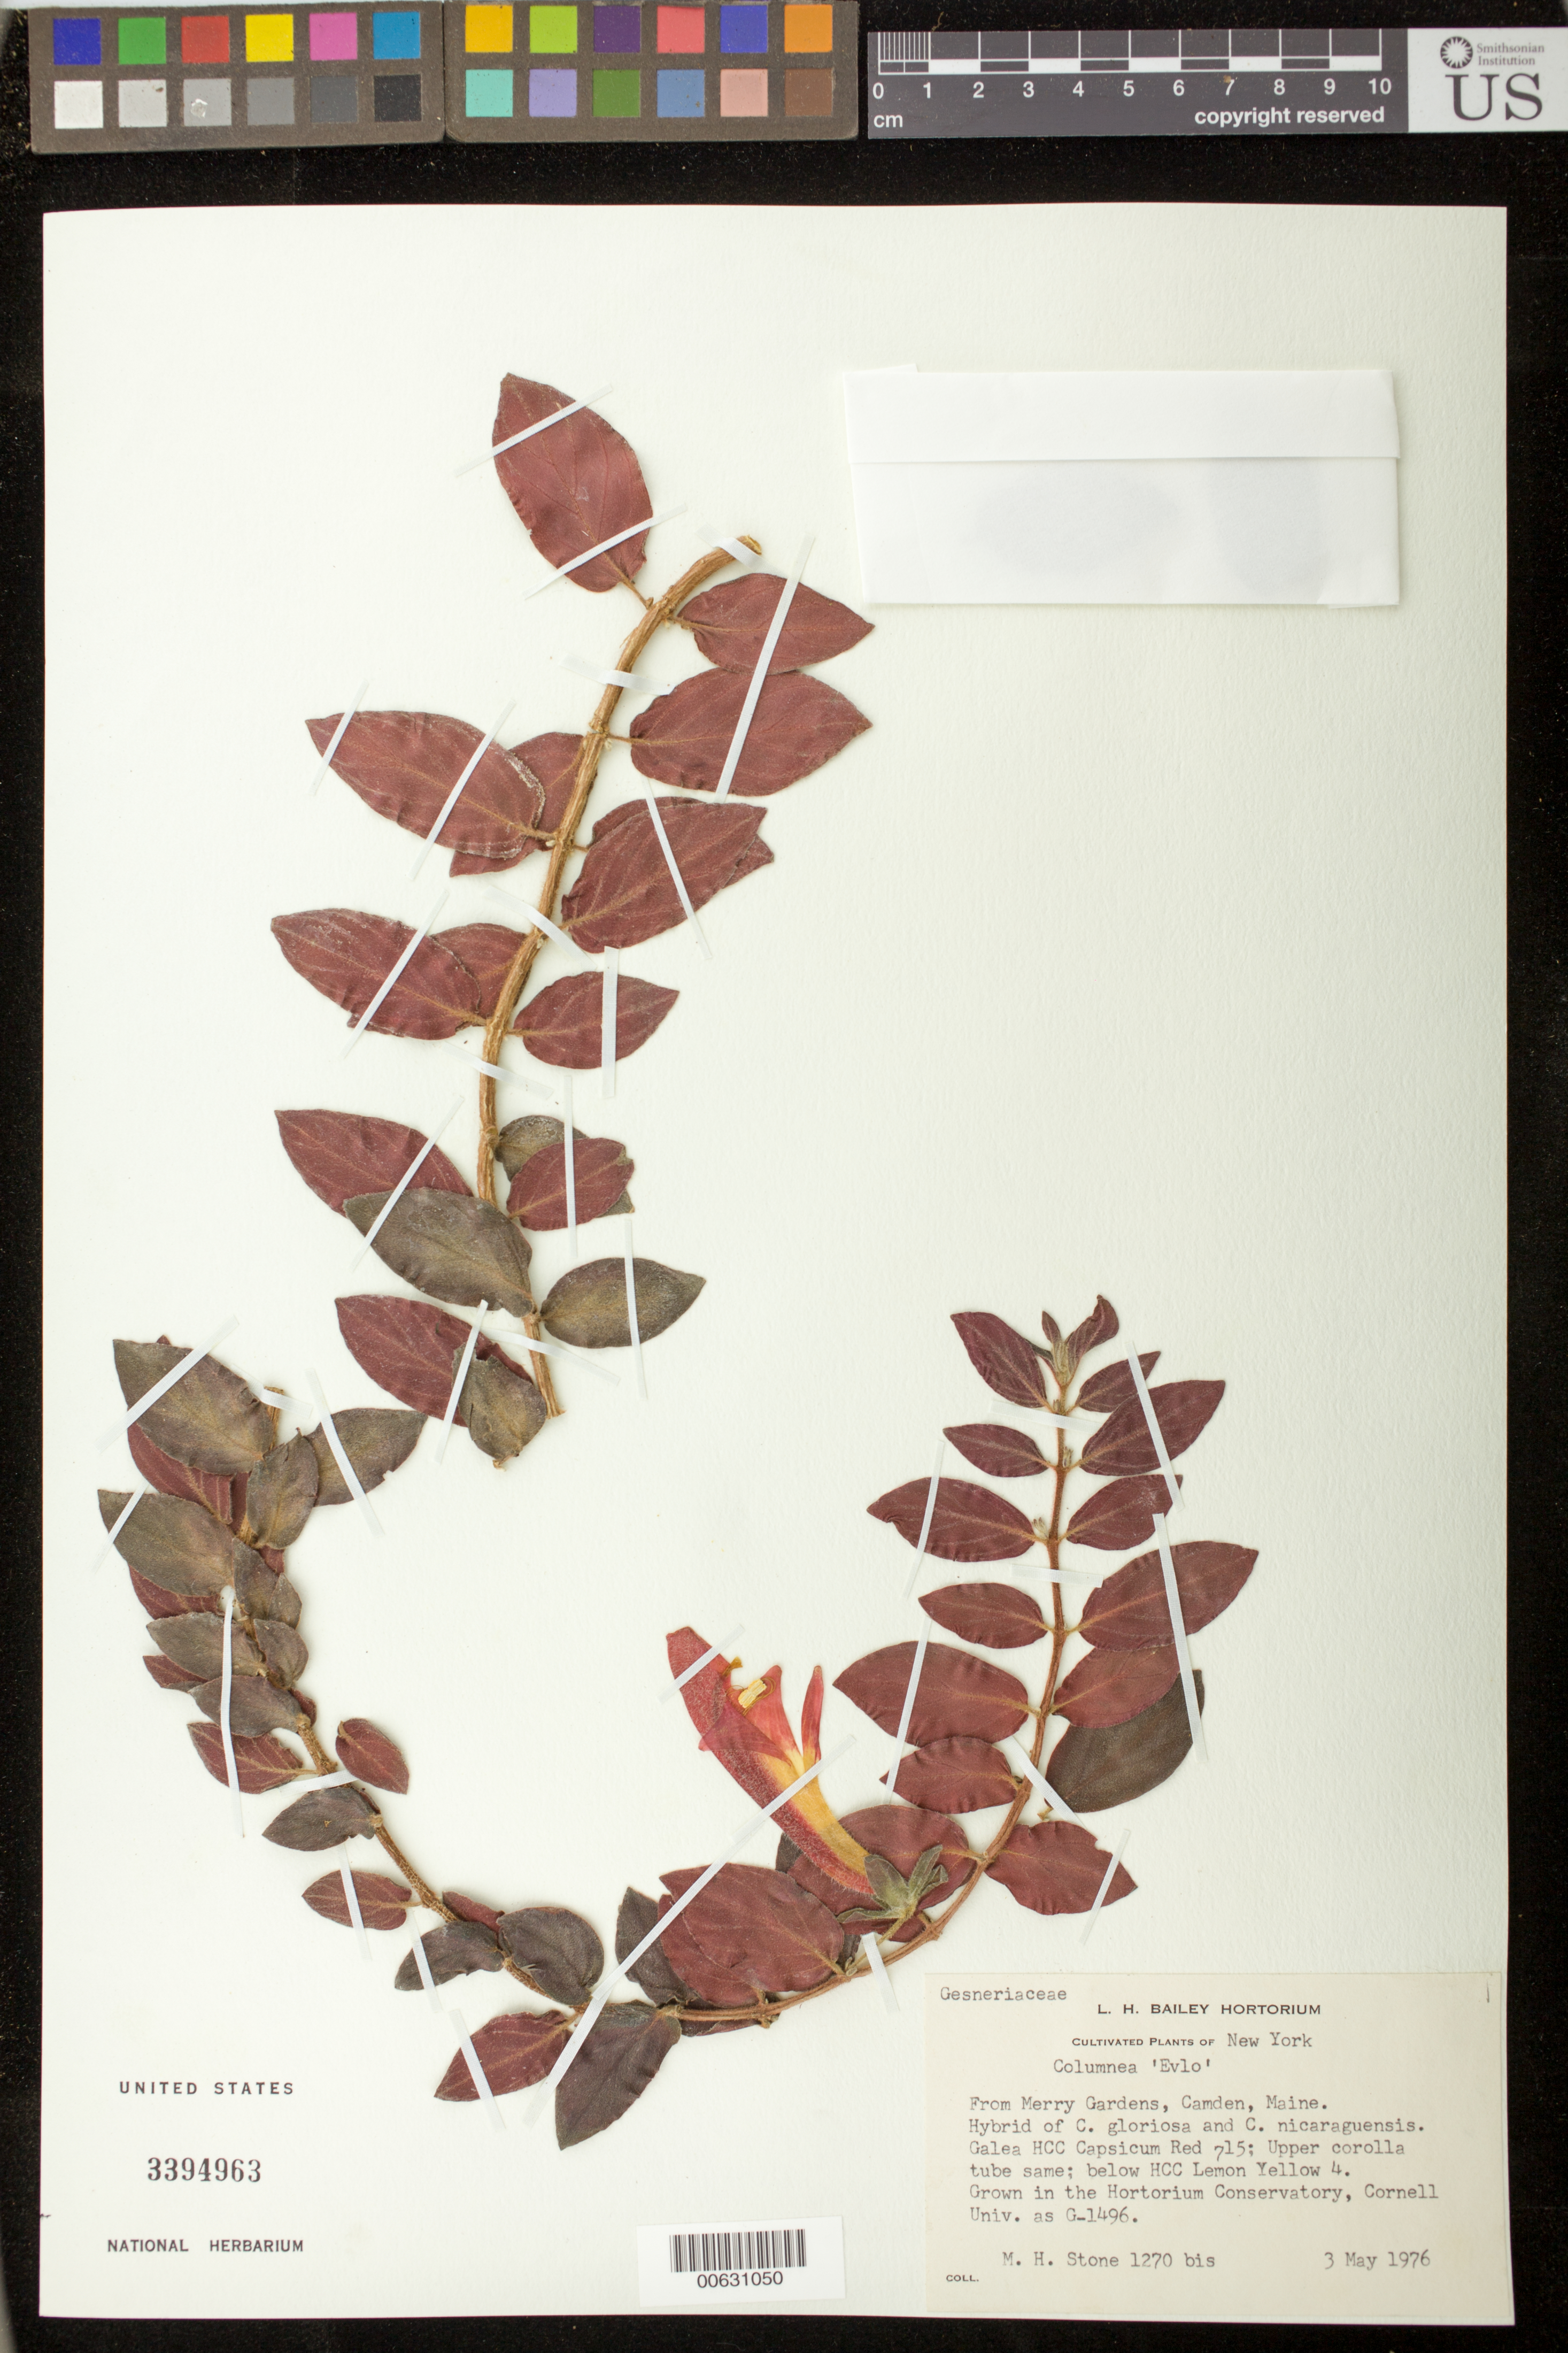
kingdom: Plantae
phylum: Tracheophyta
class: Magnoliopsida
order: Lamiales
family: Gesneriaceae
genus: Columnea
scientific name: Columnea 'Evlo'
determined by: Skog, Laurence E.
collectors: M. Stone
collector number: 1270 bis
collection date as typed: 03 May 1976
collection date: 1976-05-03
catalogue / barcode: US 3394963